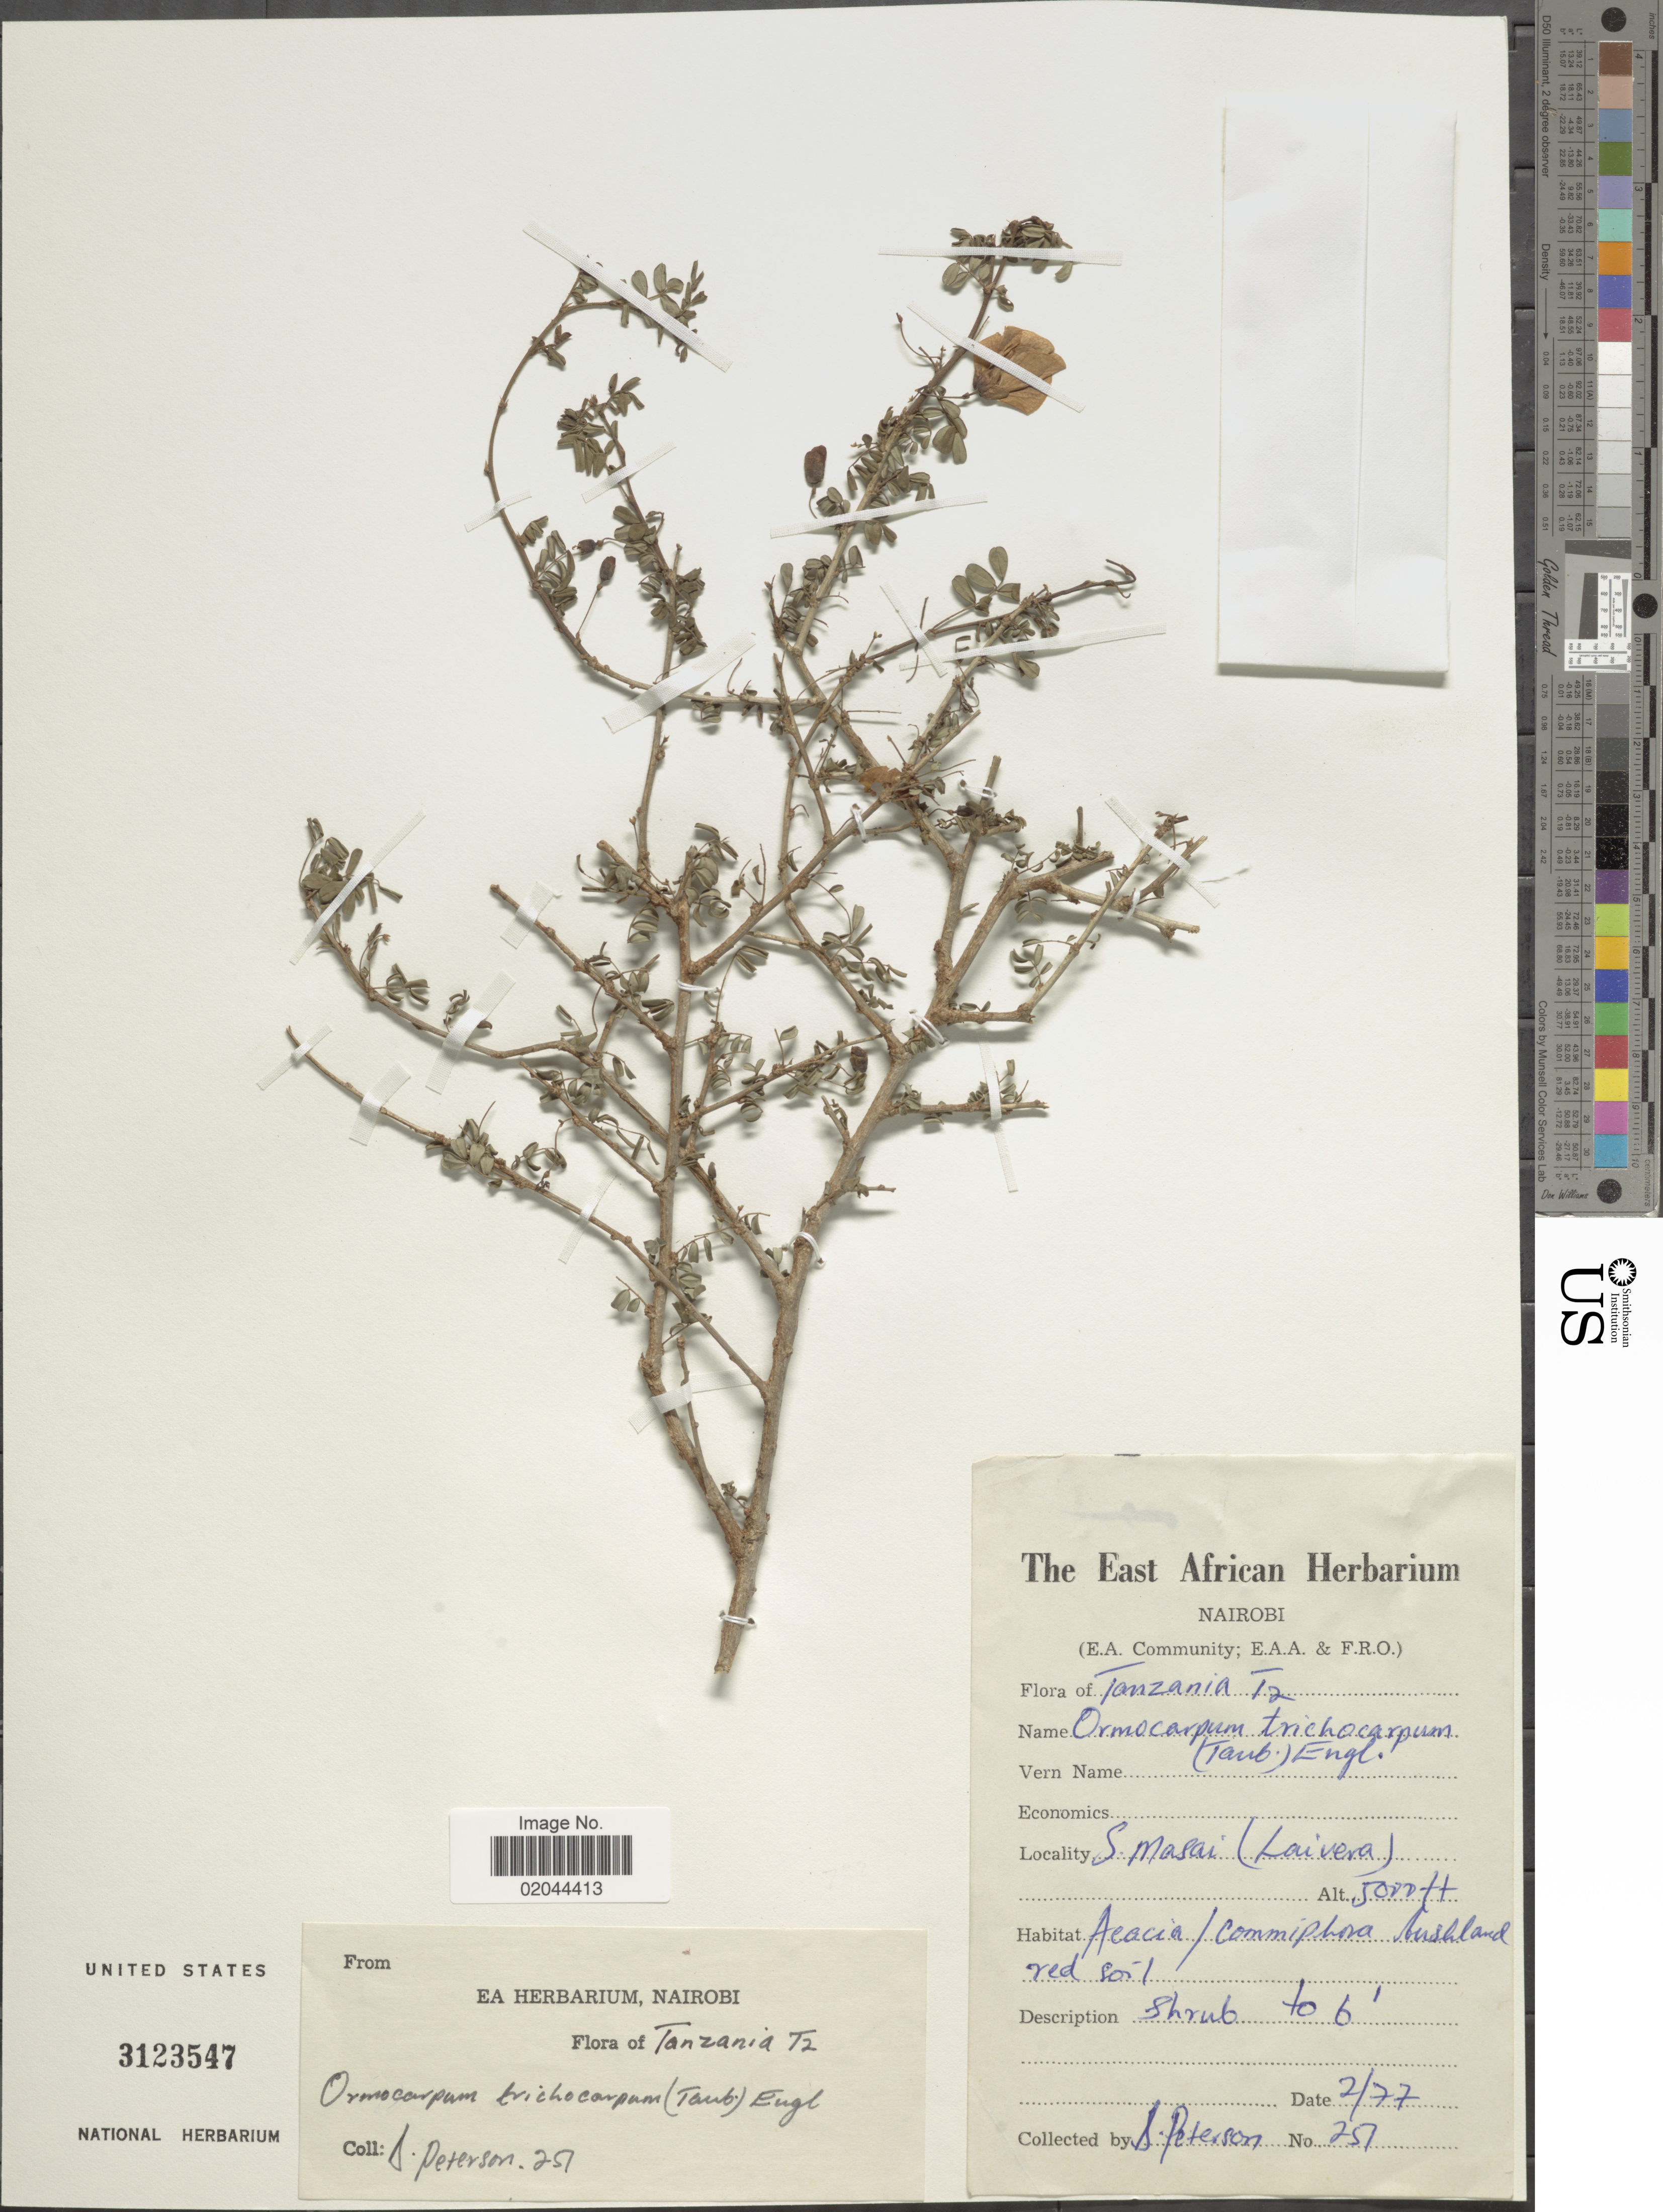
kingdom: Plantae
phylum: Tracheophyta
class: Magnoliopsida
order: Fabales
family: Fabaceae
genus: Ormocarpum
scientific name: Ormocarpum trichocarpum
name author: (Taub.) Engl.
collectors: S. Peterson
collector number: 257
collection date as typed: Transcribed d/m/y: /2/77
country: Tanzania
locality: S. Masai (La ivera)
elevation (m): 1524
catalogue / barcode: US 3123547